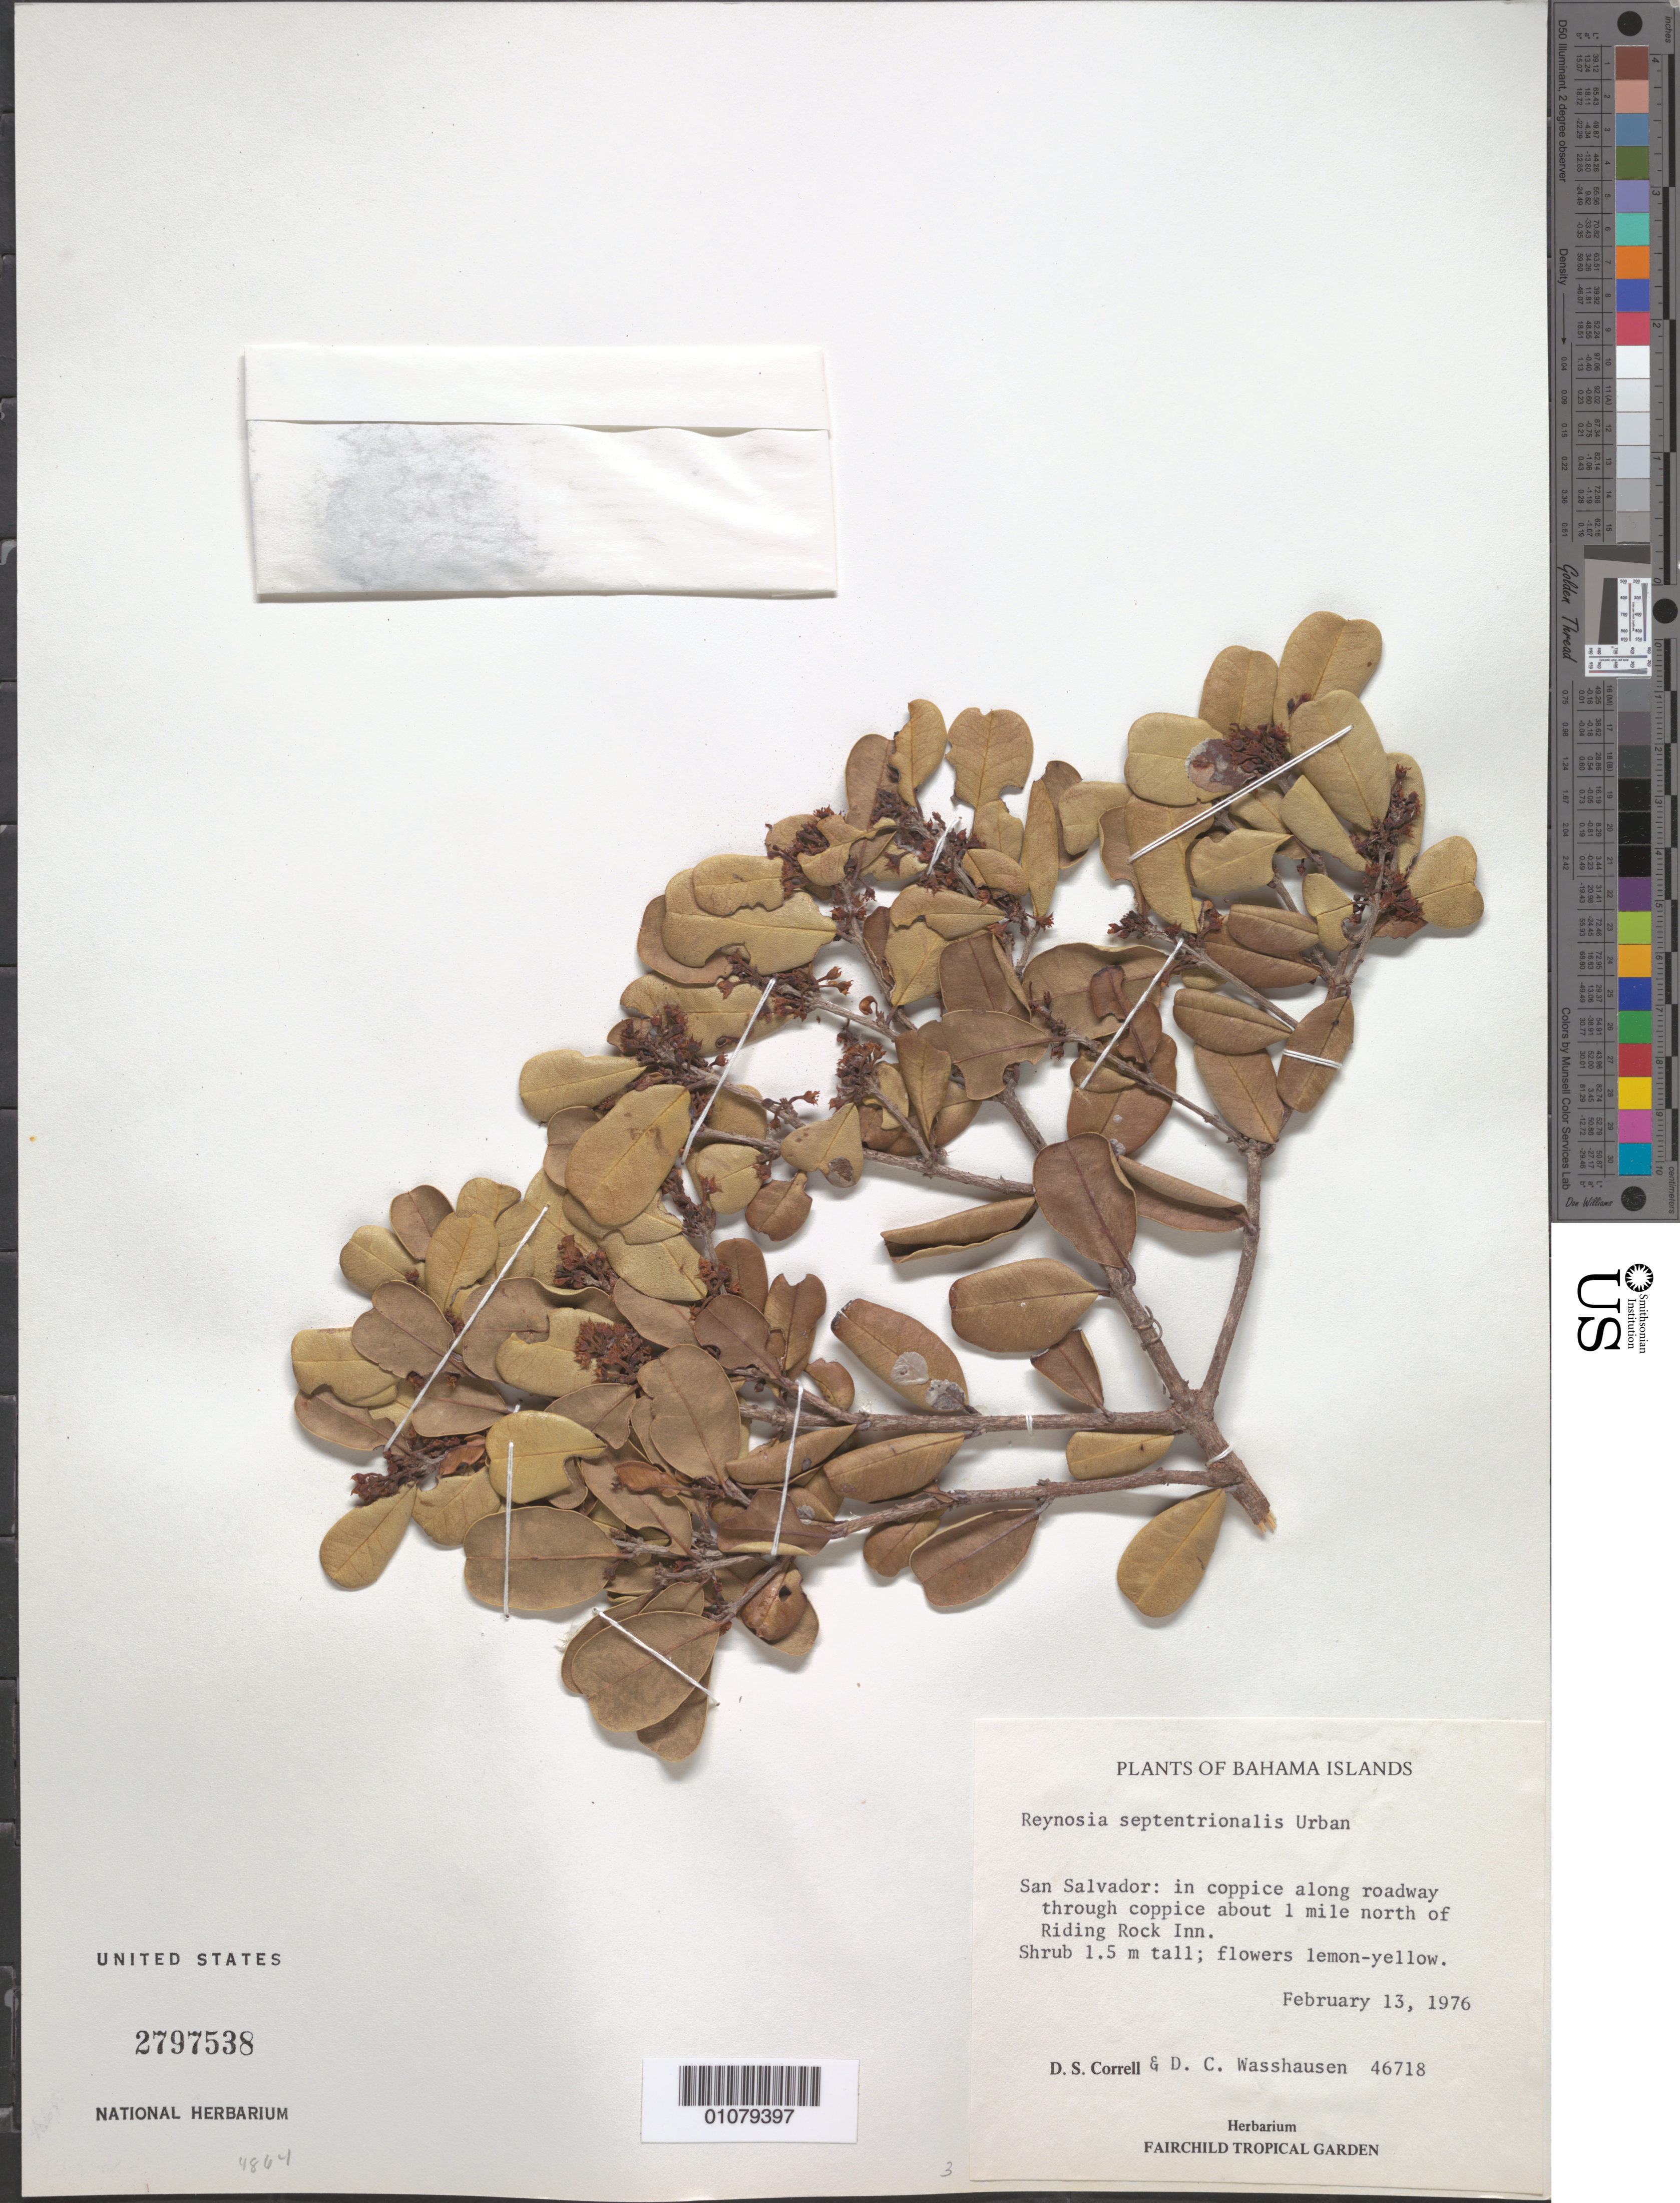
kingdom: Plantae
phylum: Tracheophyta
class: Magnoliopsida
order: Rosales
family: Rhamnaceae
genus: Reynosia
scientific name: Reynosia septentrionalis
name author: Urb.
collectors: D. S. Correll & D. C. Wasshausen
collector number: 46718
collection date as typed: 13 Feb 1976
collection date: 1976-02-13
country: Bahamas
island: San Salvador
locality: San Salvador: in coppice along roadway through coppice about 1 mile N of Riding Rock Inn.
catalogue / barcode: US 2797538